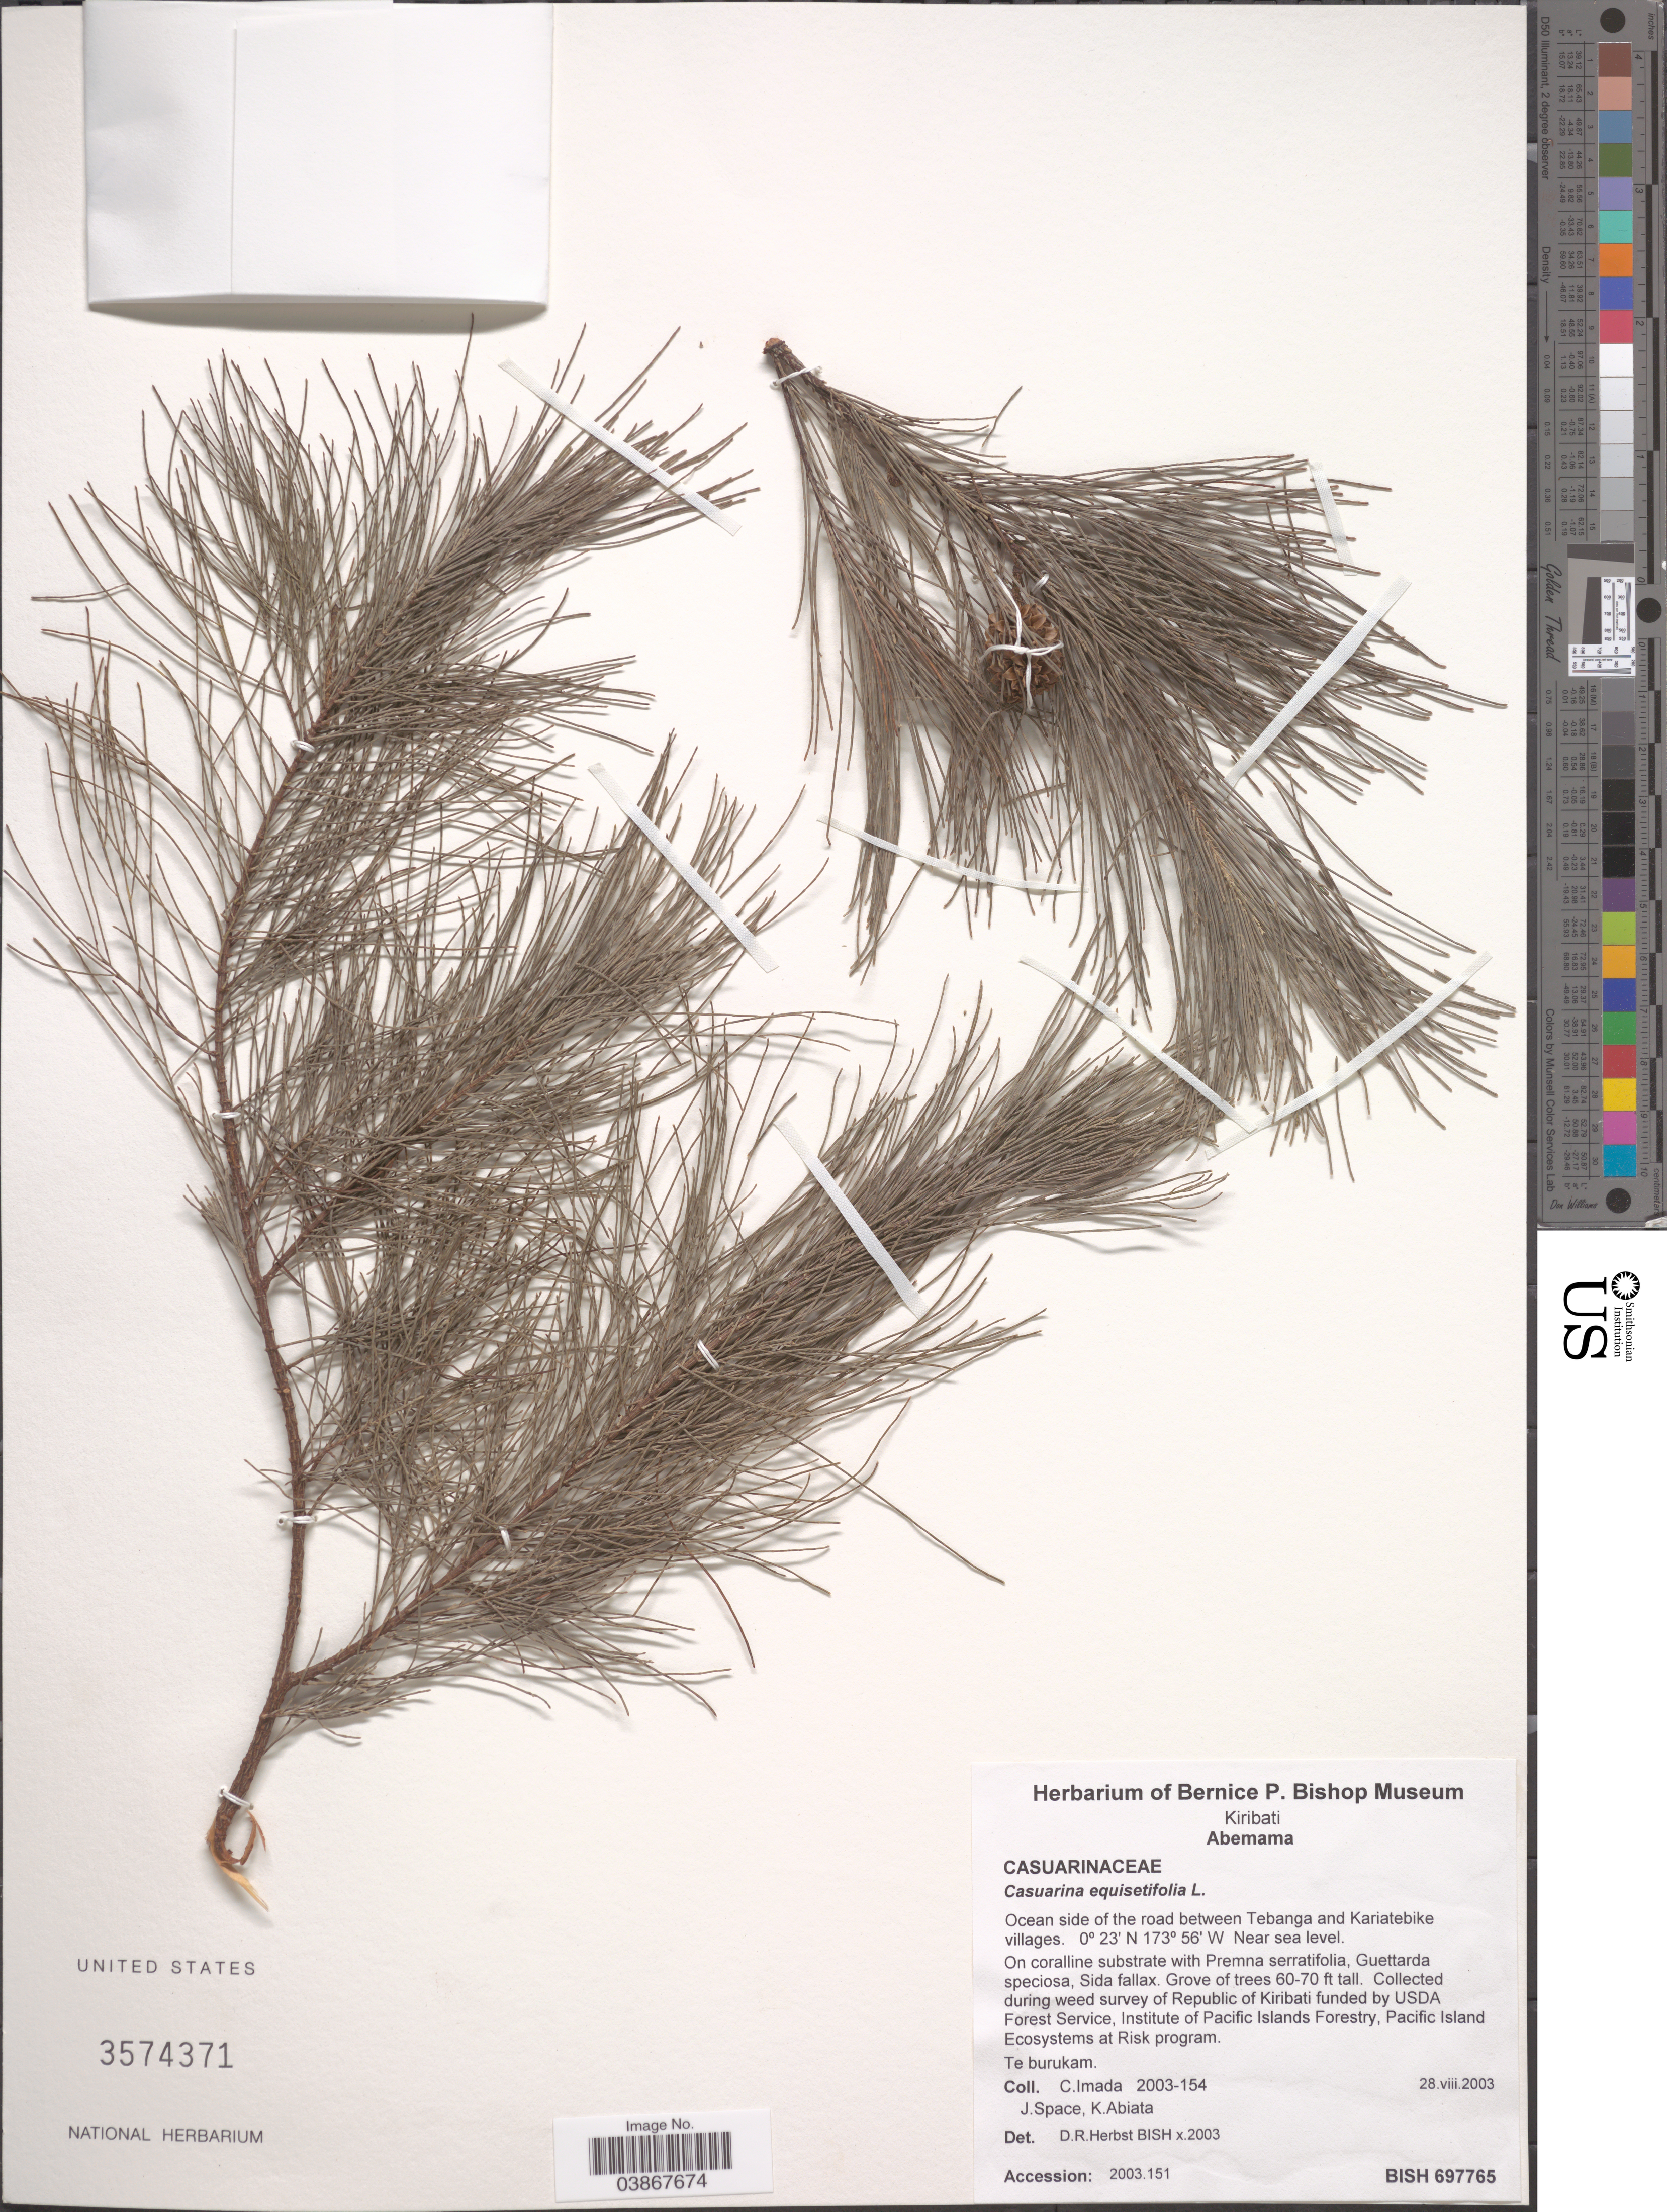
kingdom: Plantae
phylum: Tracheophyta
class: Magnoliopsida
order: Fagales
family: Casuarinaceae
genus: Casuarina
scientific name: Casuarina equisetifolia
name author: L.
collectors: C. Imada, J. Space & K. Abiata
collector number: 2003-154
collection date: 2003-08-28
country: Kiribati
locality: Ocean side of the road between Tebanga and Kariatebike villages. Forest Service, Institute of Pacific Islands Forestry, Pacific Island Ecosystems at Risk program.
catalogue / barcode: US 3574371